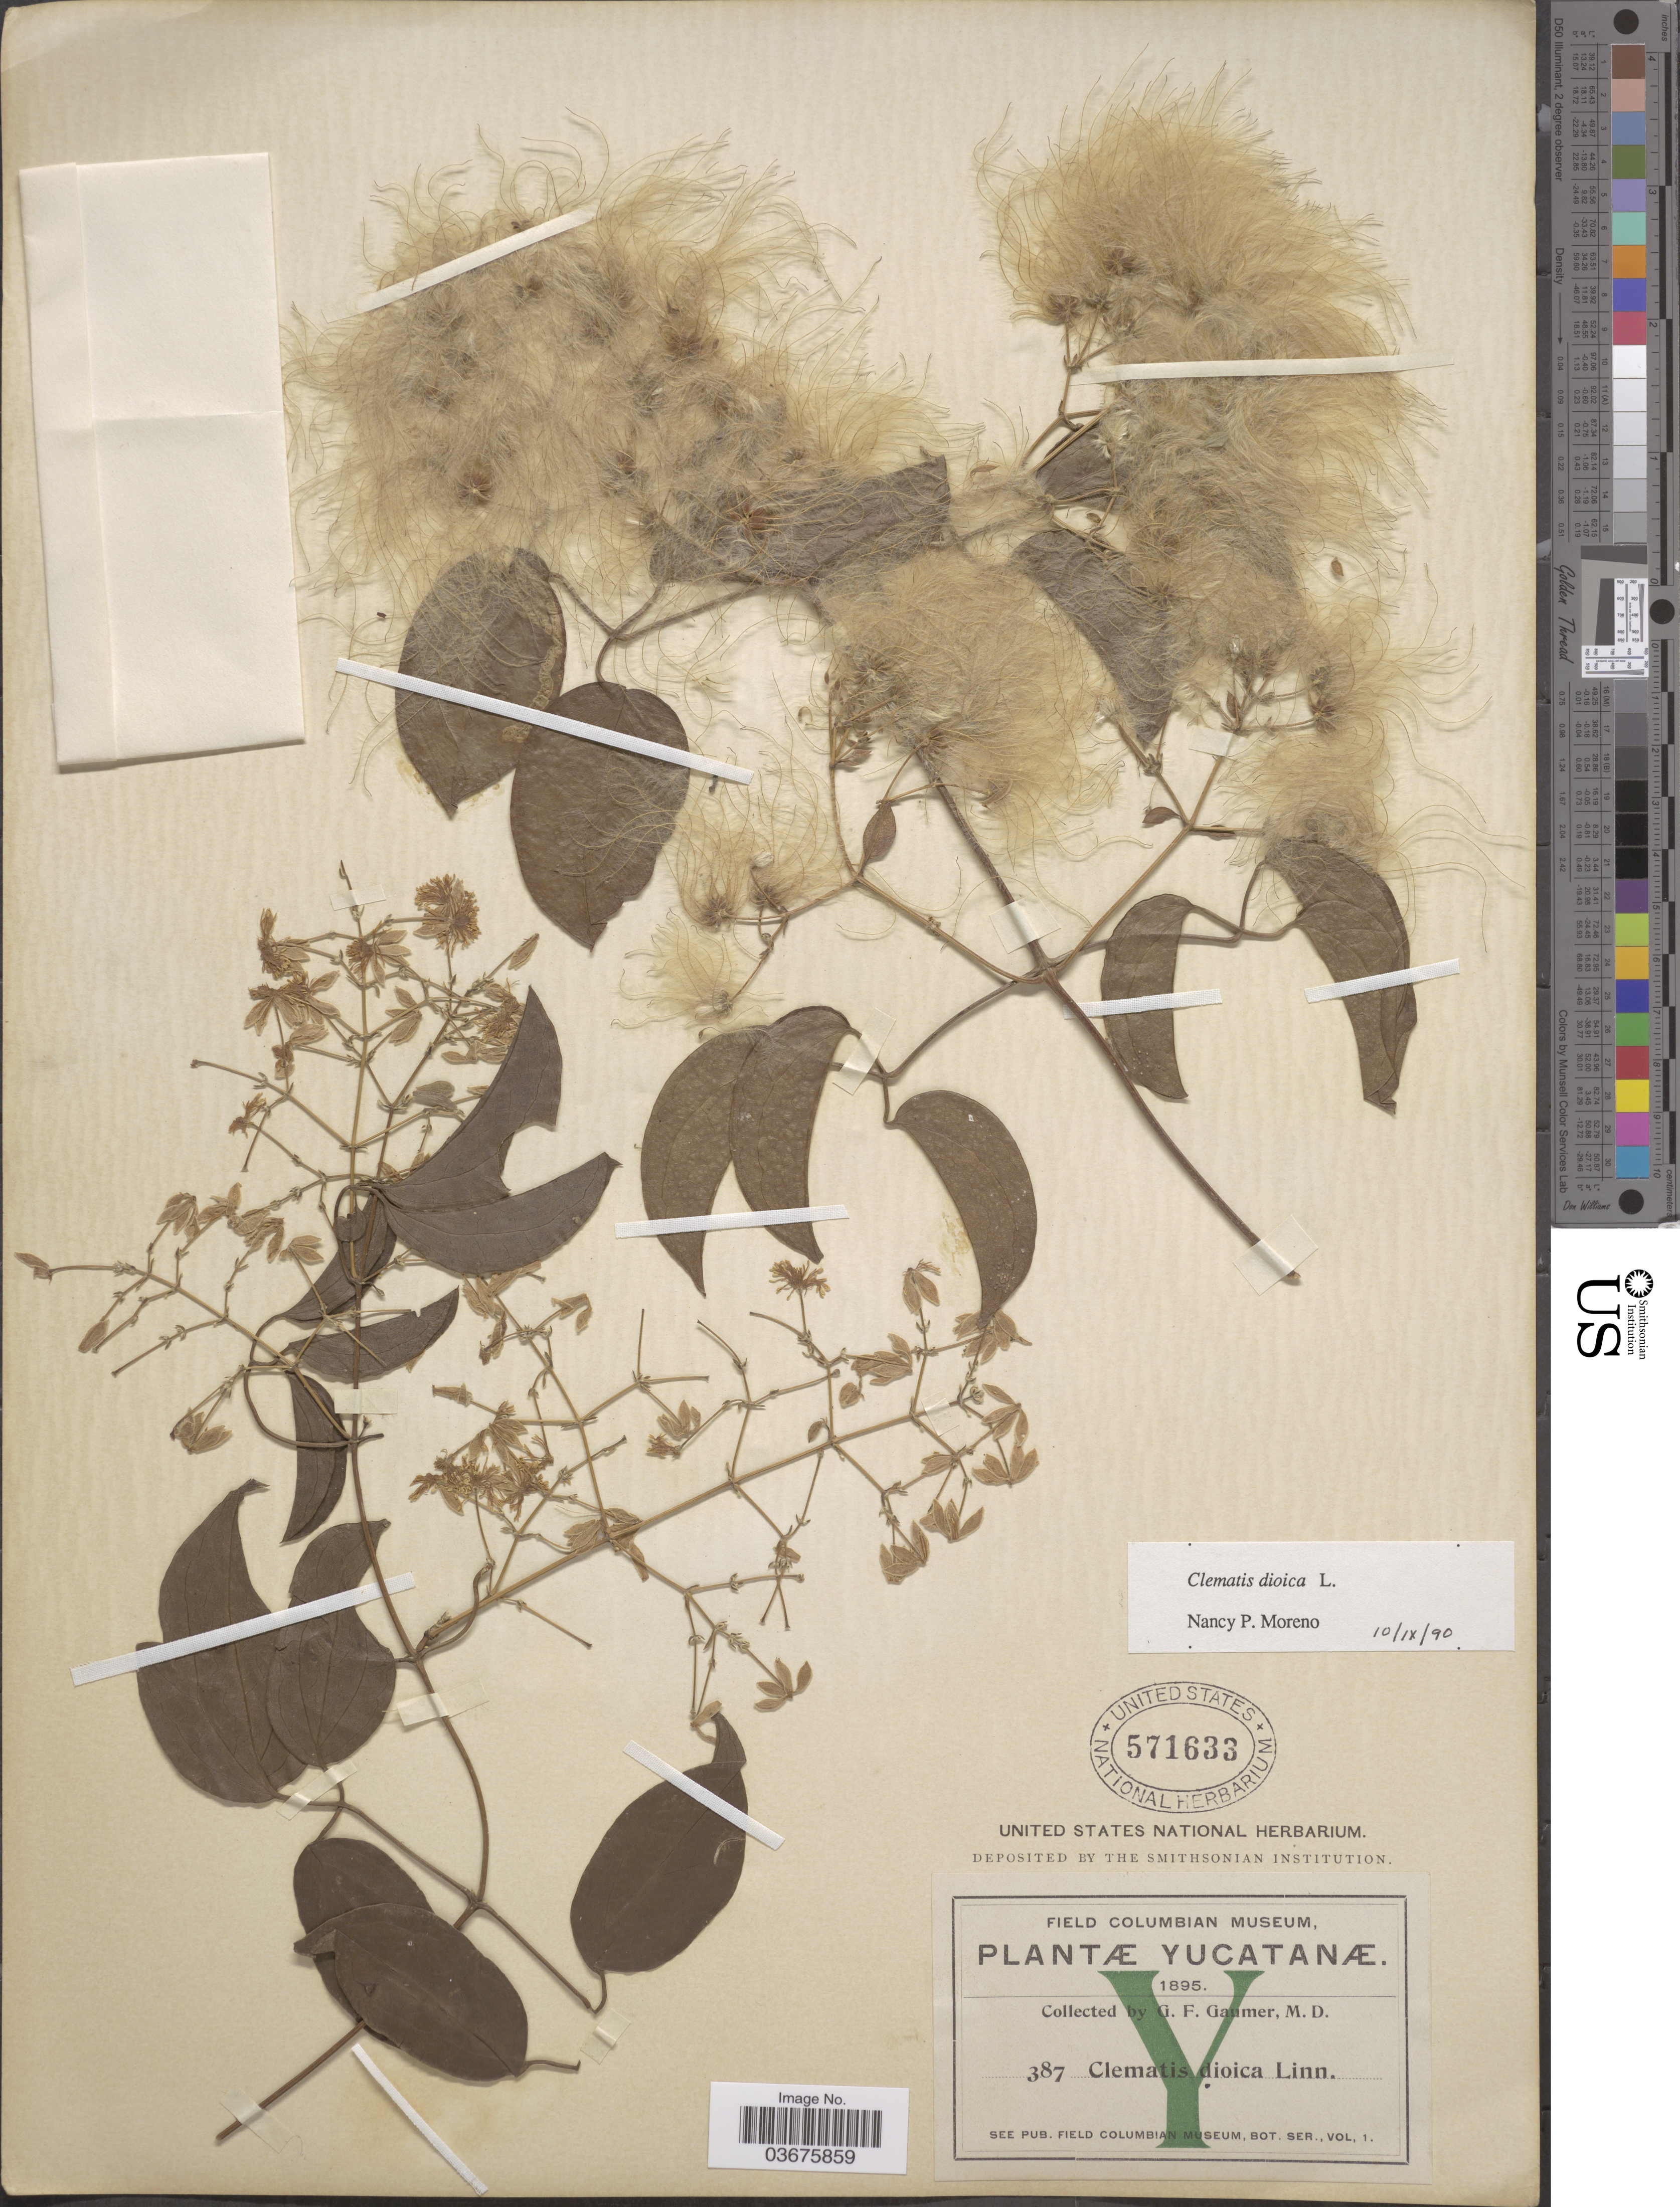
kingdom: Plantae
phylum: Tracheophyta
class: Magnoliopsida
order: Ranunculales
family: Ranunculaceae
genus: Clematis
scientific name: Clematis dioica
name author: L.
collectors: G. F. Gaumer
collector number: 387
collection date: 1895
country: Mexico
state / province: Yucatán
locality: Yucatanæ.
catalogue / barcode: US 571633